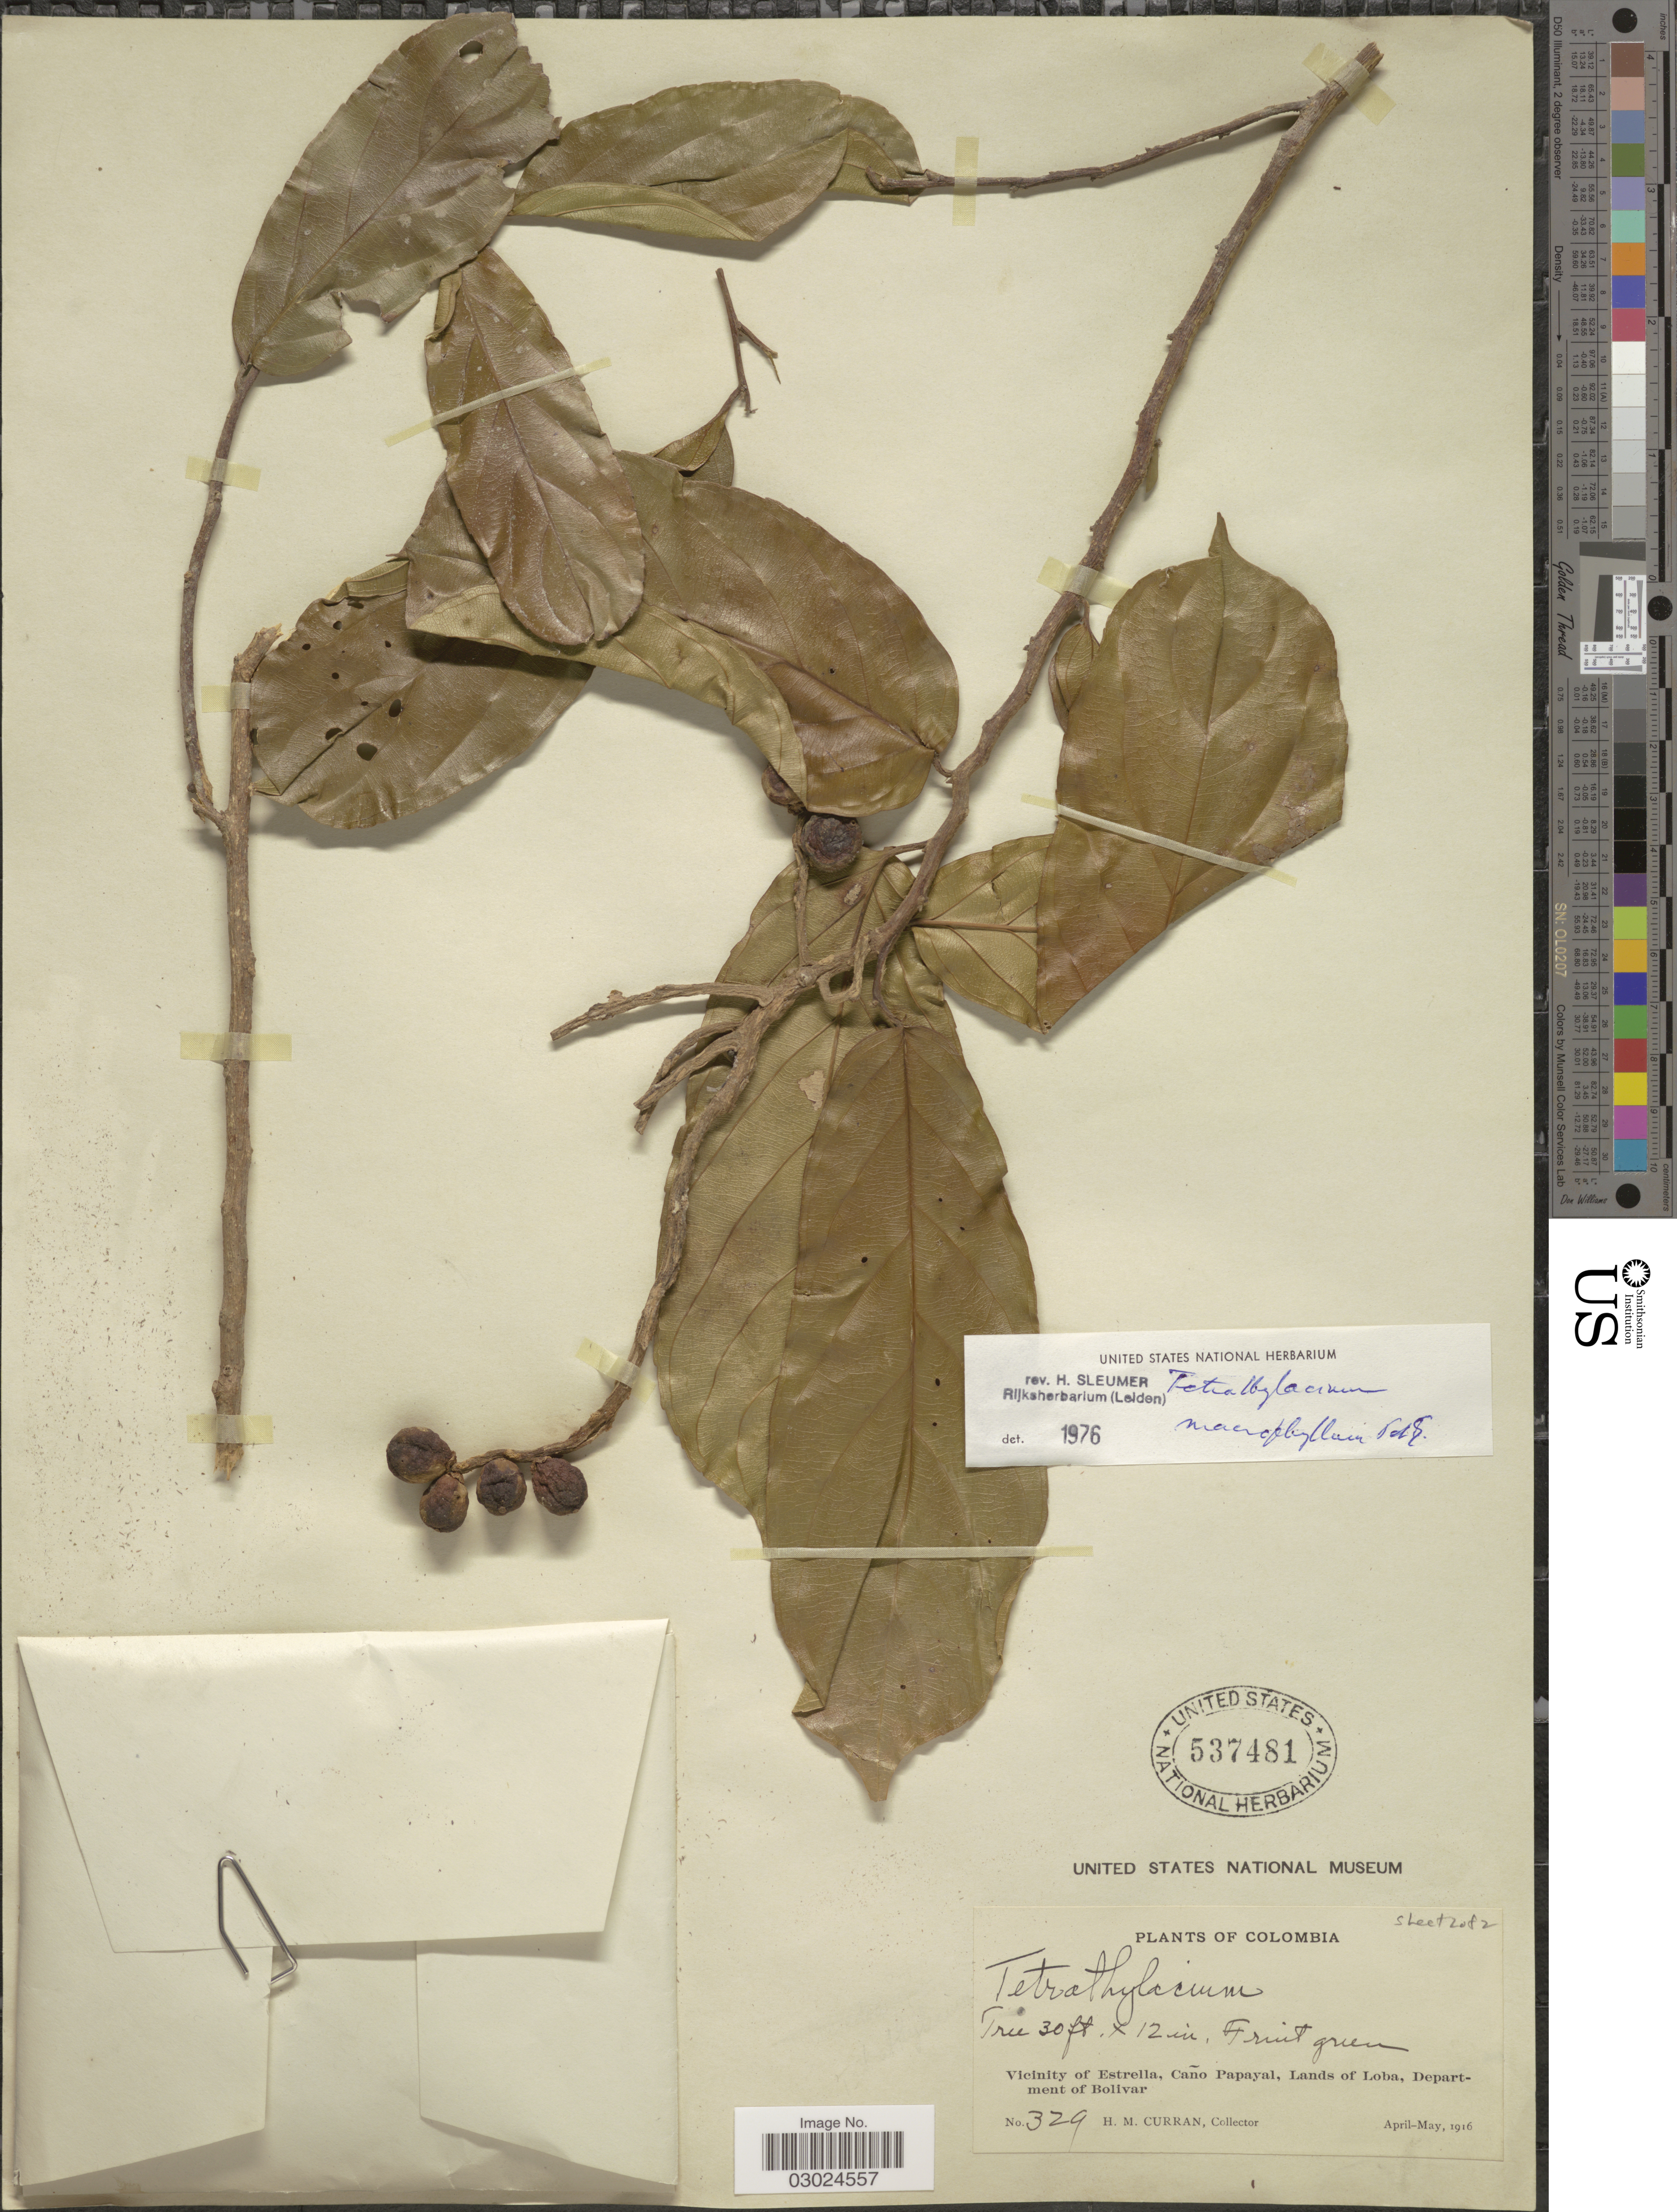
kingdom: Plantae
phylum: Tracheophyta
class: Magnoliopsida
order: Malpighiales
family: Salicaceae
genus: Tetrathylacium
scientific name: Tetrathylacium macrophyllum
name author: Poepp.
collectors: H. M. Curran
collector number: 329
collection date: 1916-04/1916-05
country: Colombia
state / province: Bolívar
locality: Vicinity of Estrella, Caño Papayal, Lands of Loba, Department of Bolivar.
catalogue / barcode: US 537481